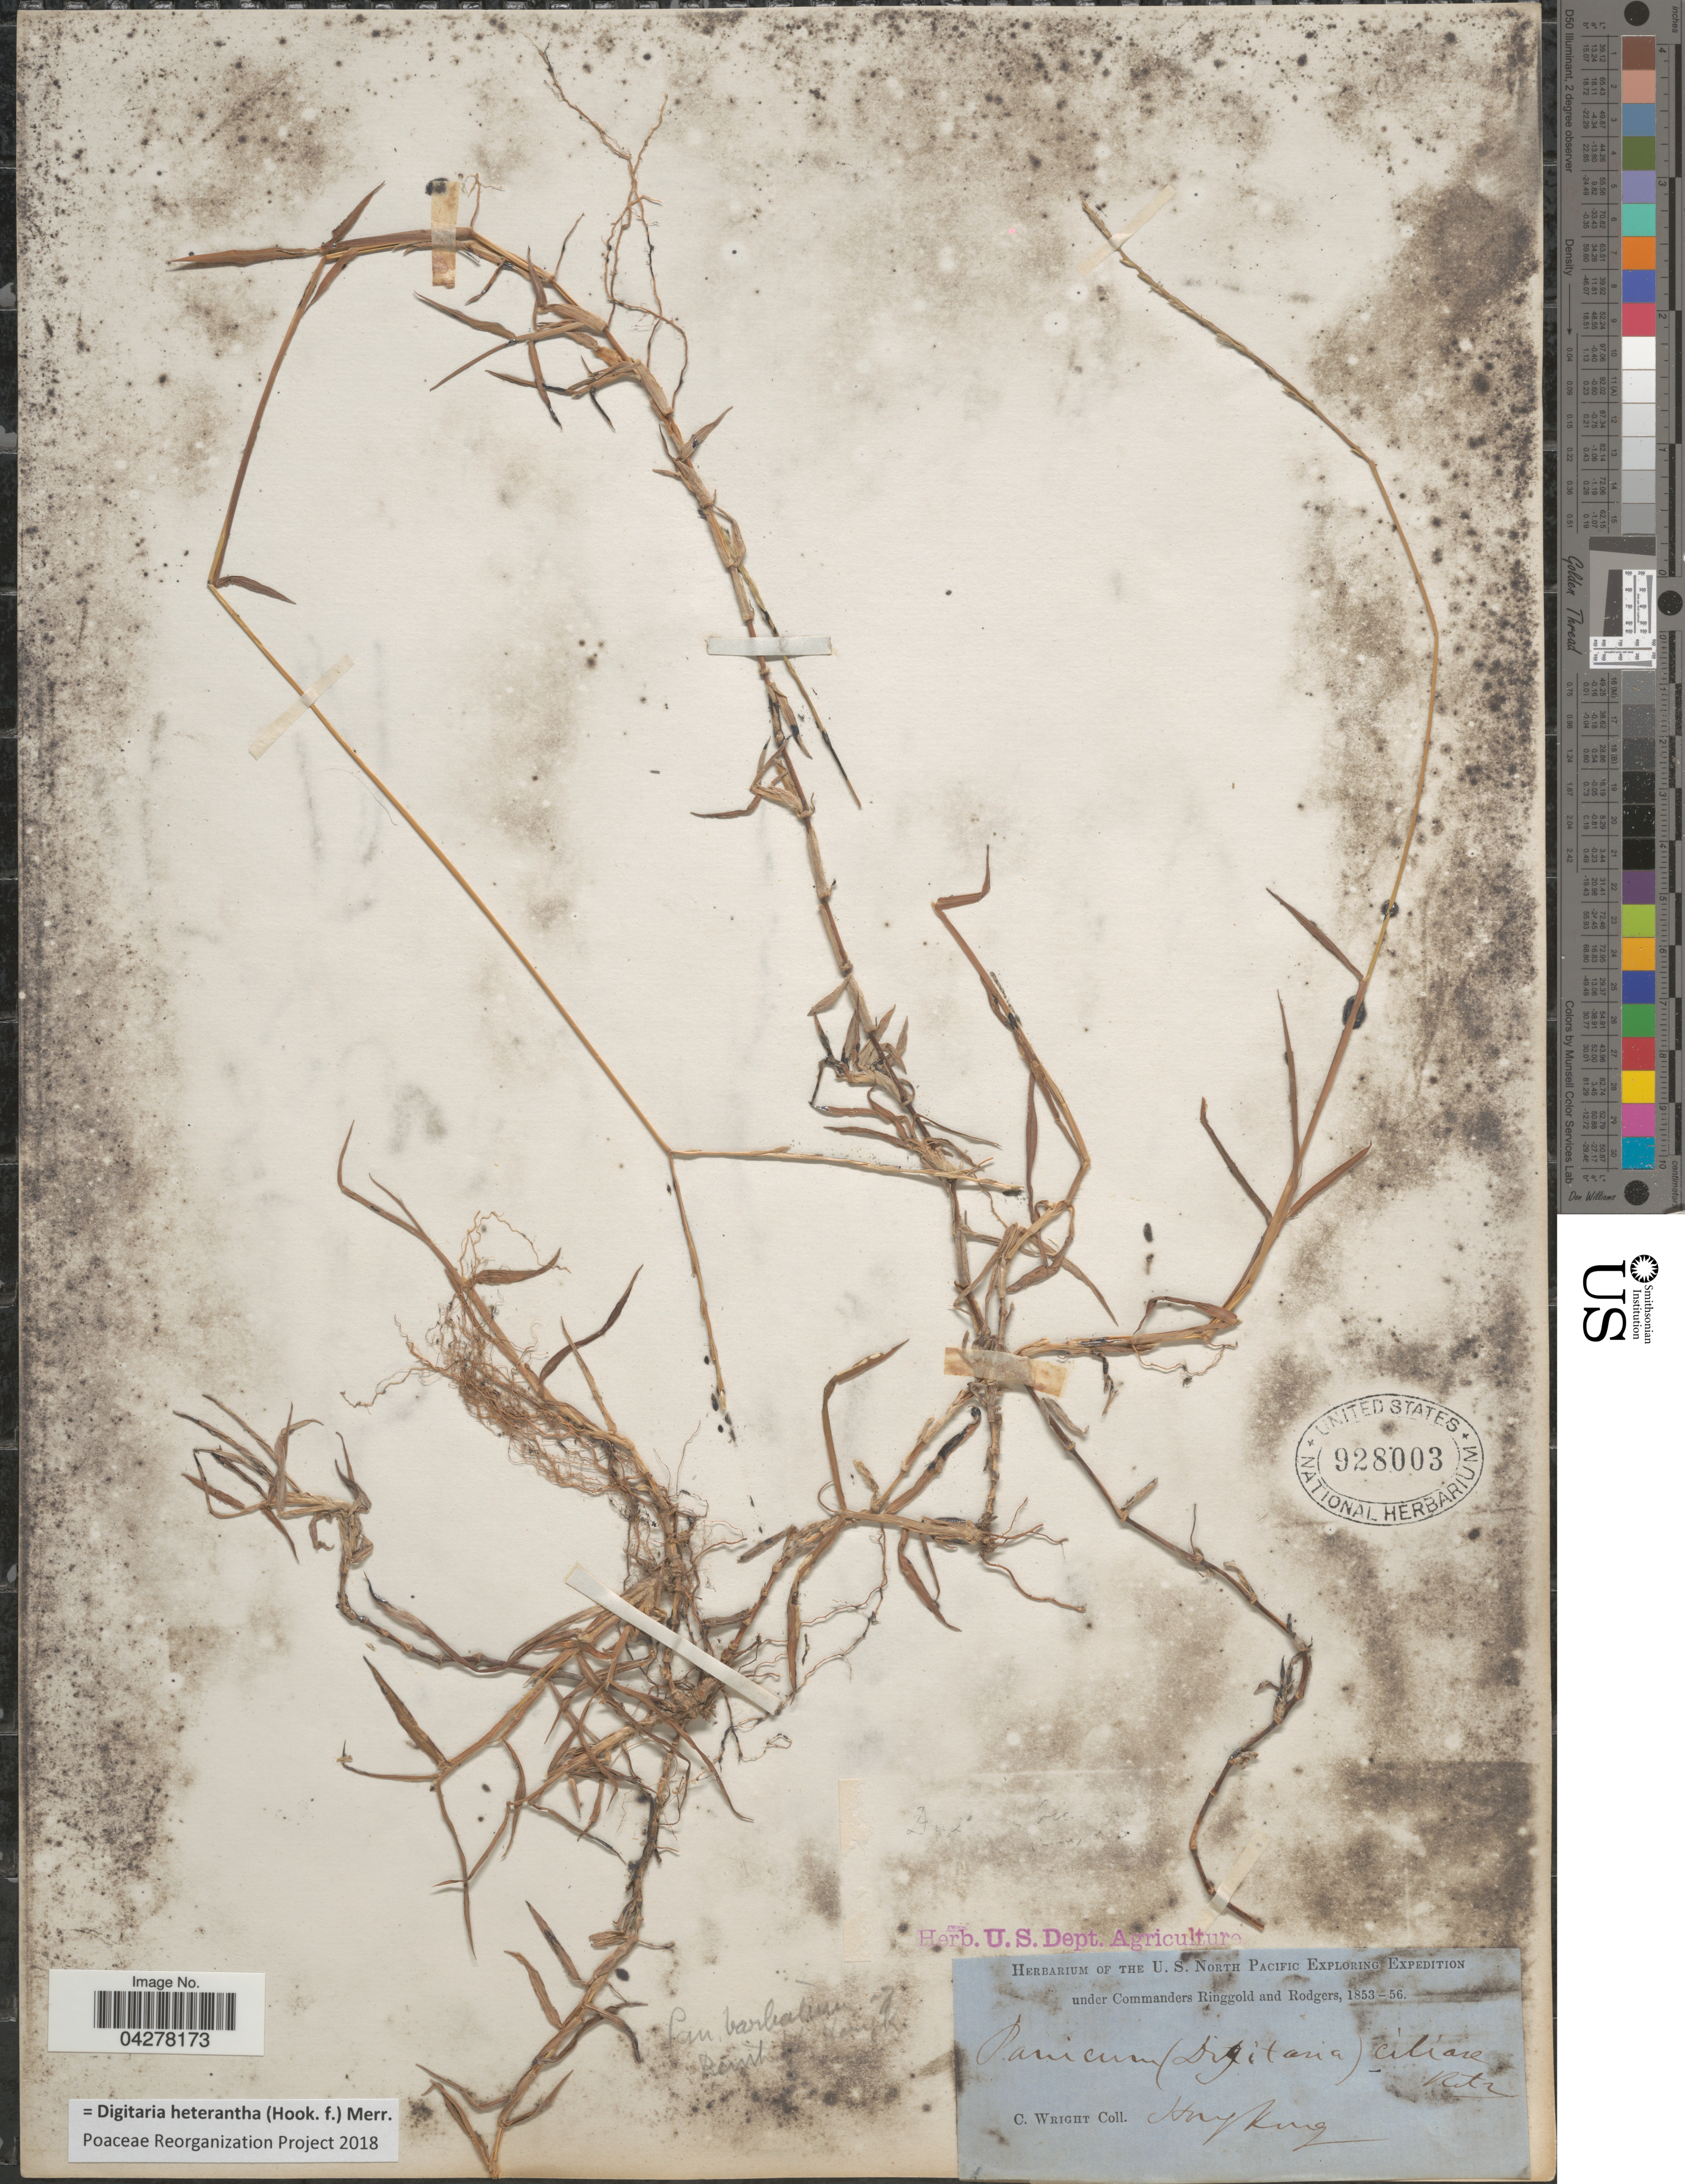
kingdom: Plantae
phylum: Tracheophyta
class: Liliopsida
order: Poales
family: Poaceae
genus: Digitaria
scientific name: Digitaria heterantha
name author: (Hook. f.) Merr.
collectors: C. Wright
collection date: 1853/1856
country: China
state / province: Hong Kong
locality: The U. S. North Pacific Exploring Expedition.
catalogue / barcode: US 928003